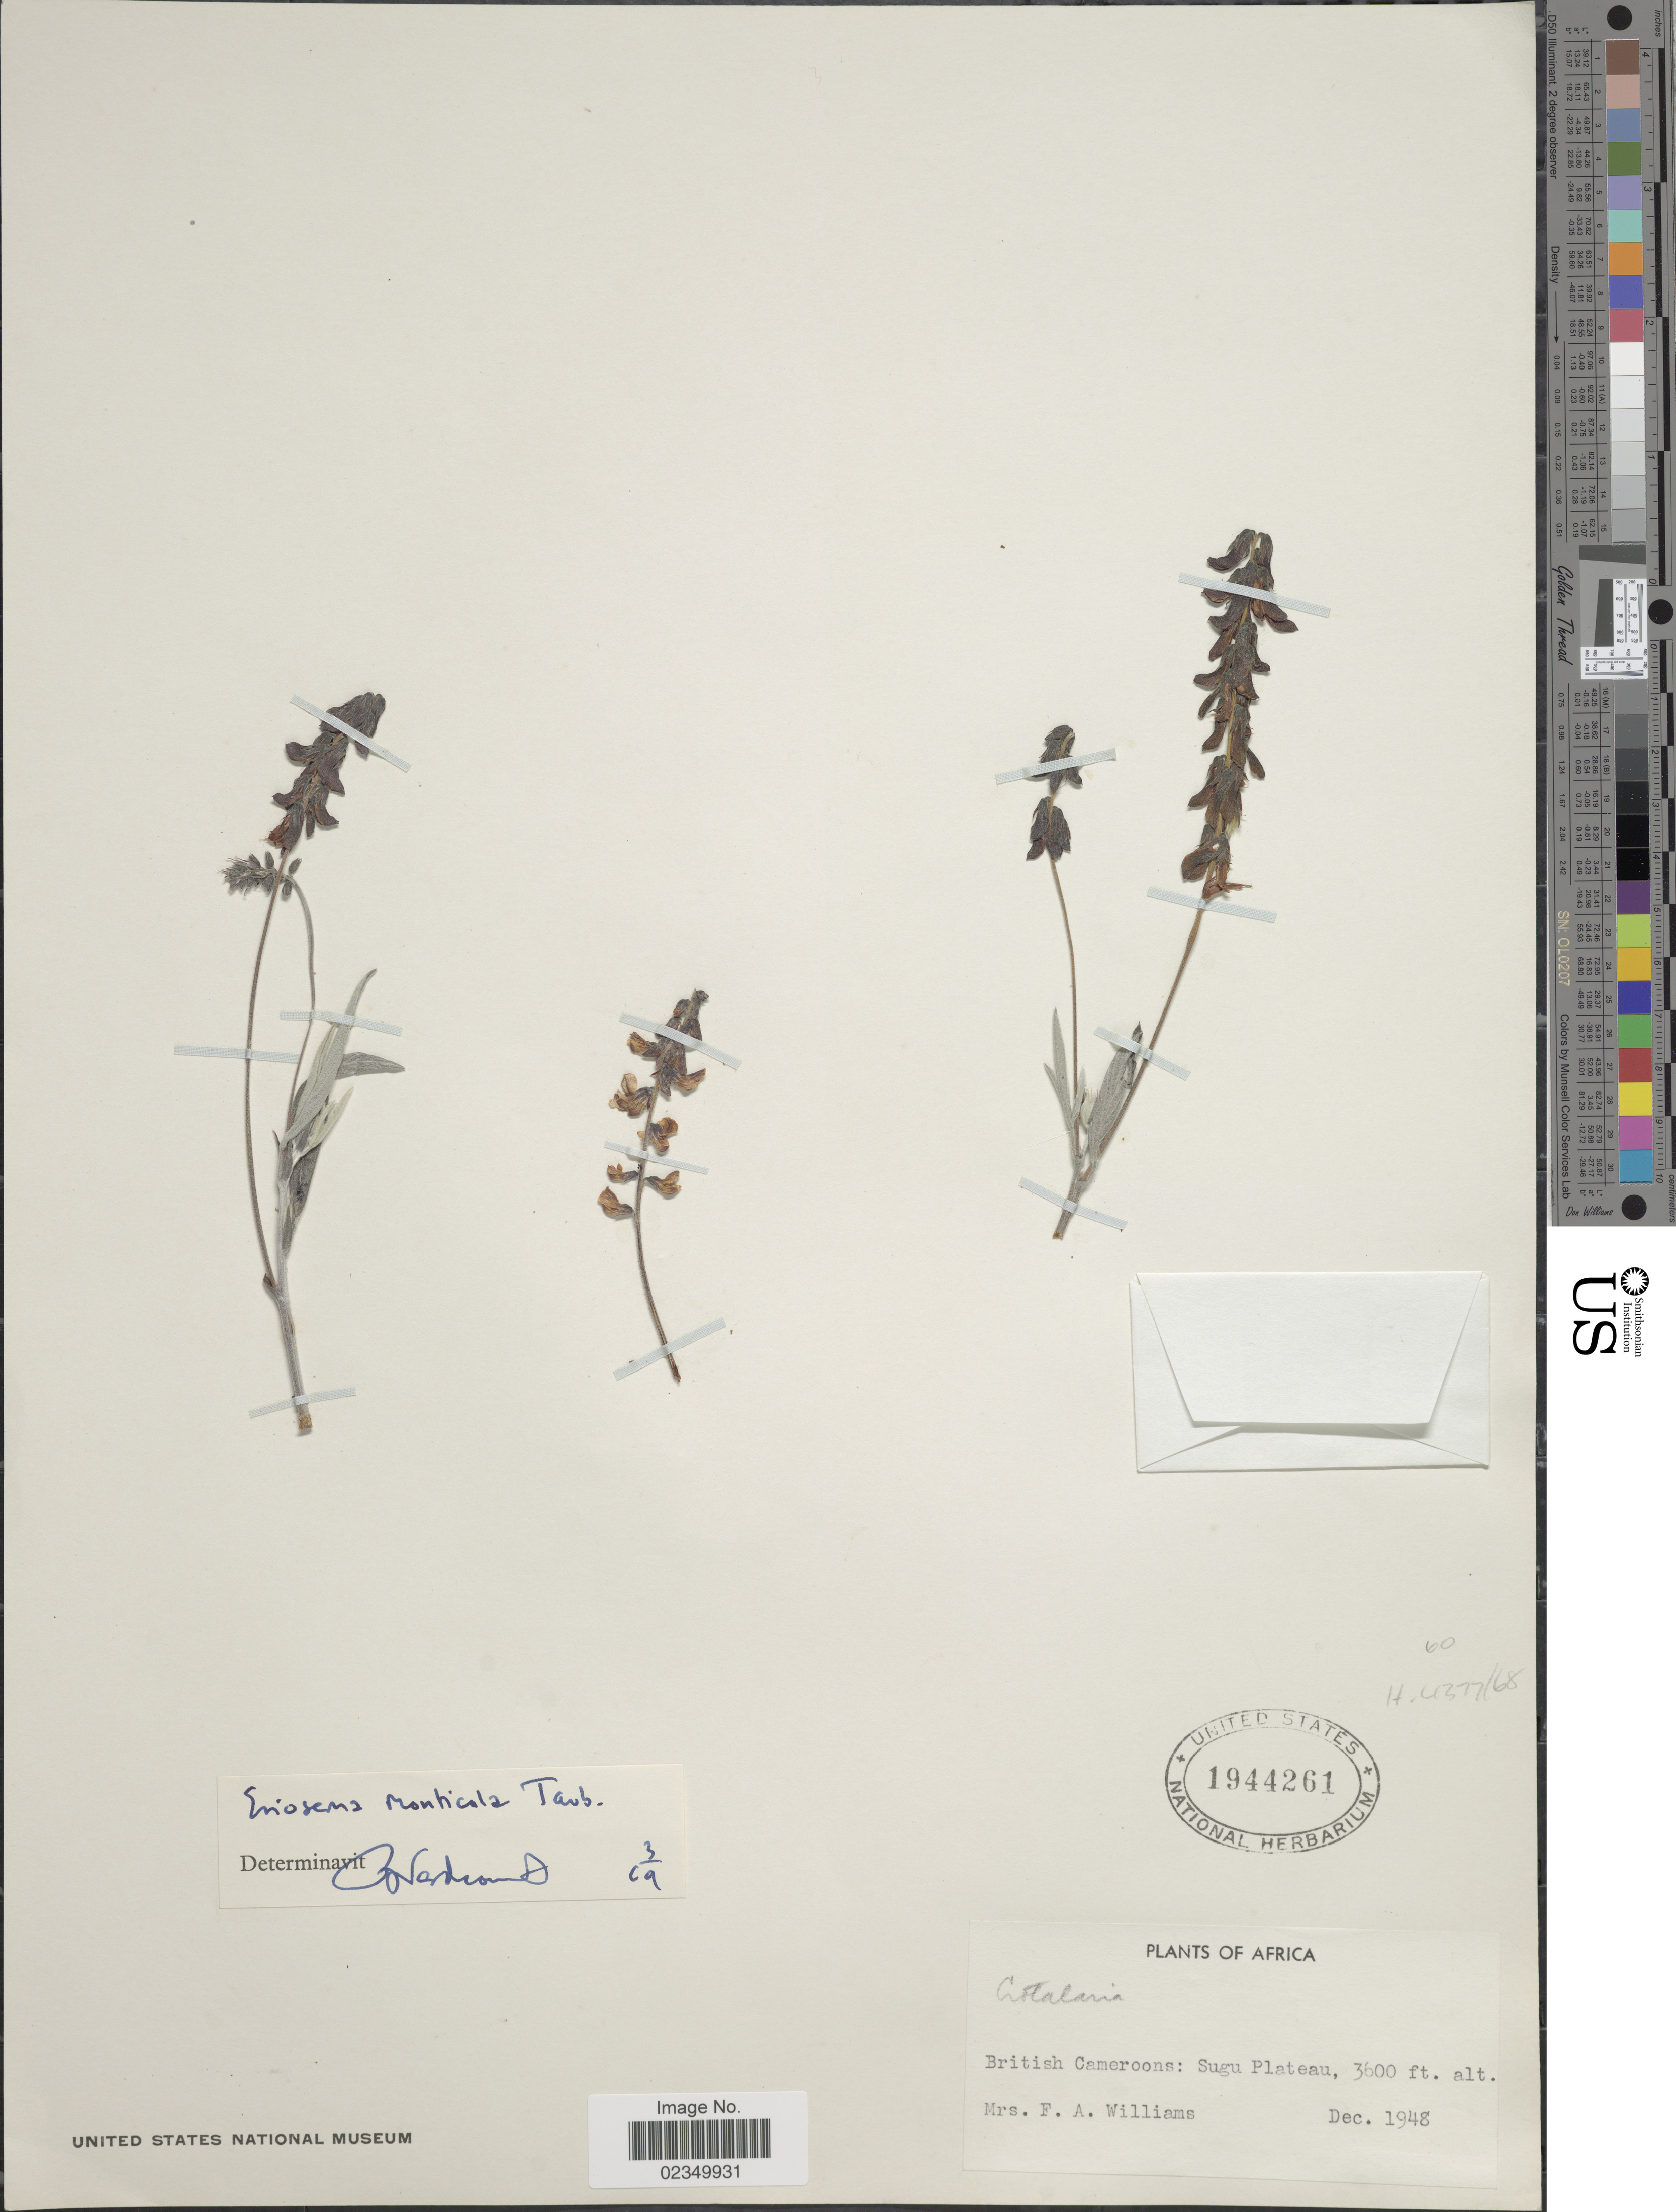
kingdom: Plantae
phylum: Tracheophyta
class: Magnoliopsida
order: Fabales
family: Fabaceae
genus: Eriosema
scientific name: Eriosema monticola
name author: Taub.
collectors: Mrs. F. A. Williams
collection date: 1948-12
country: Cameroon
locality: British Cameroons: Sugu Plateau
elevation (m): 1097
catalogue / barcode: US 1944261